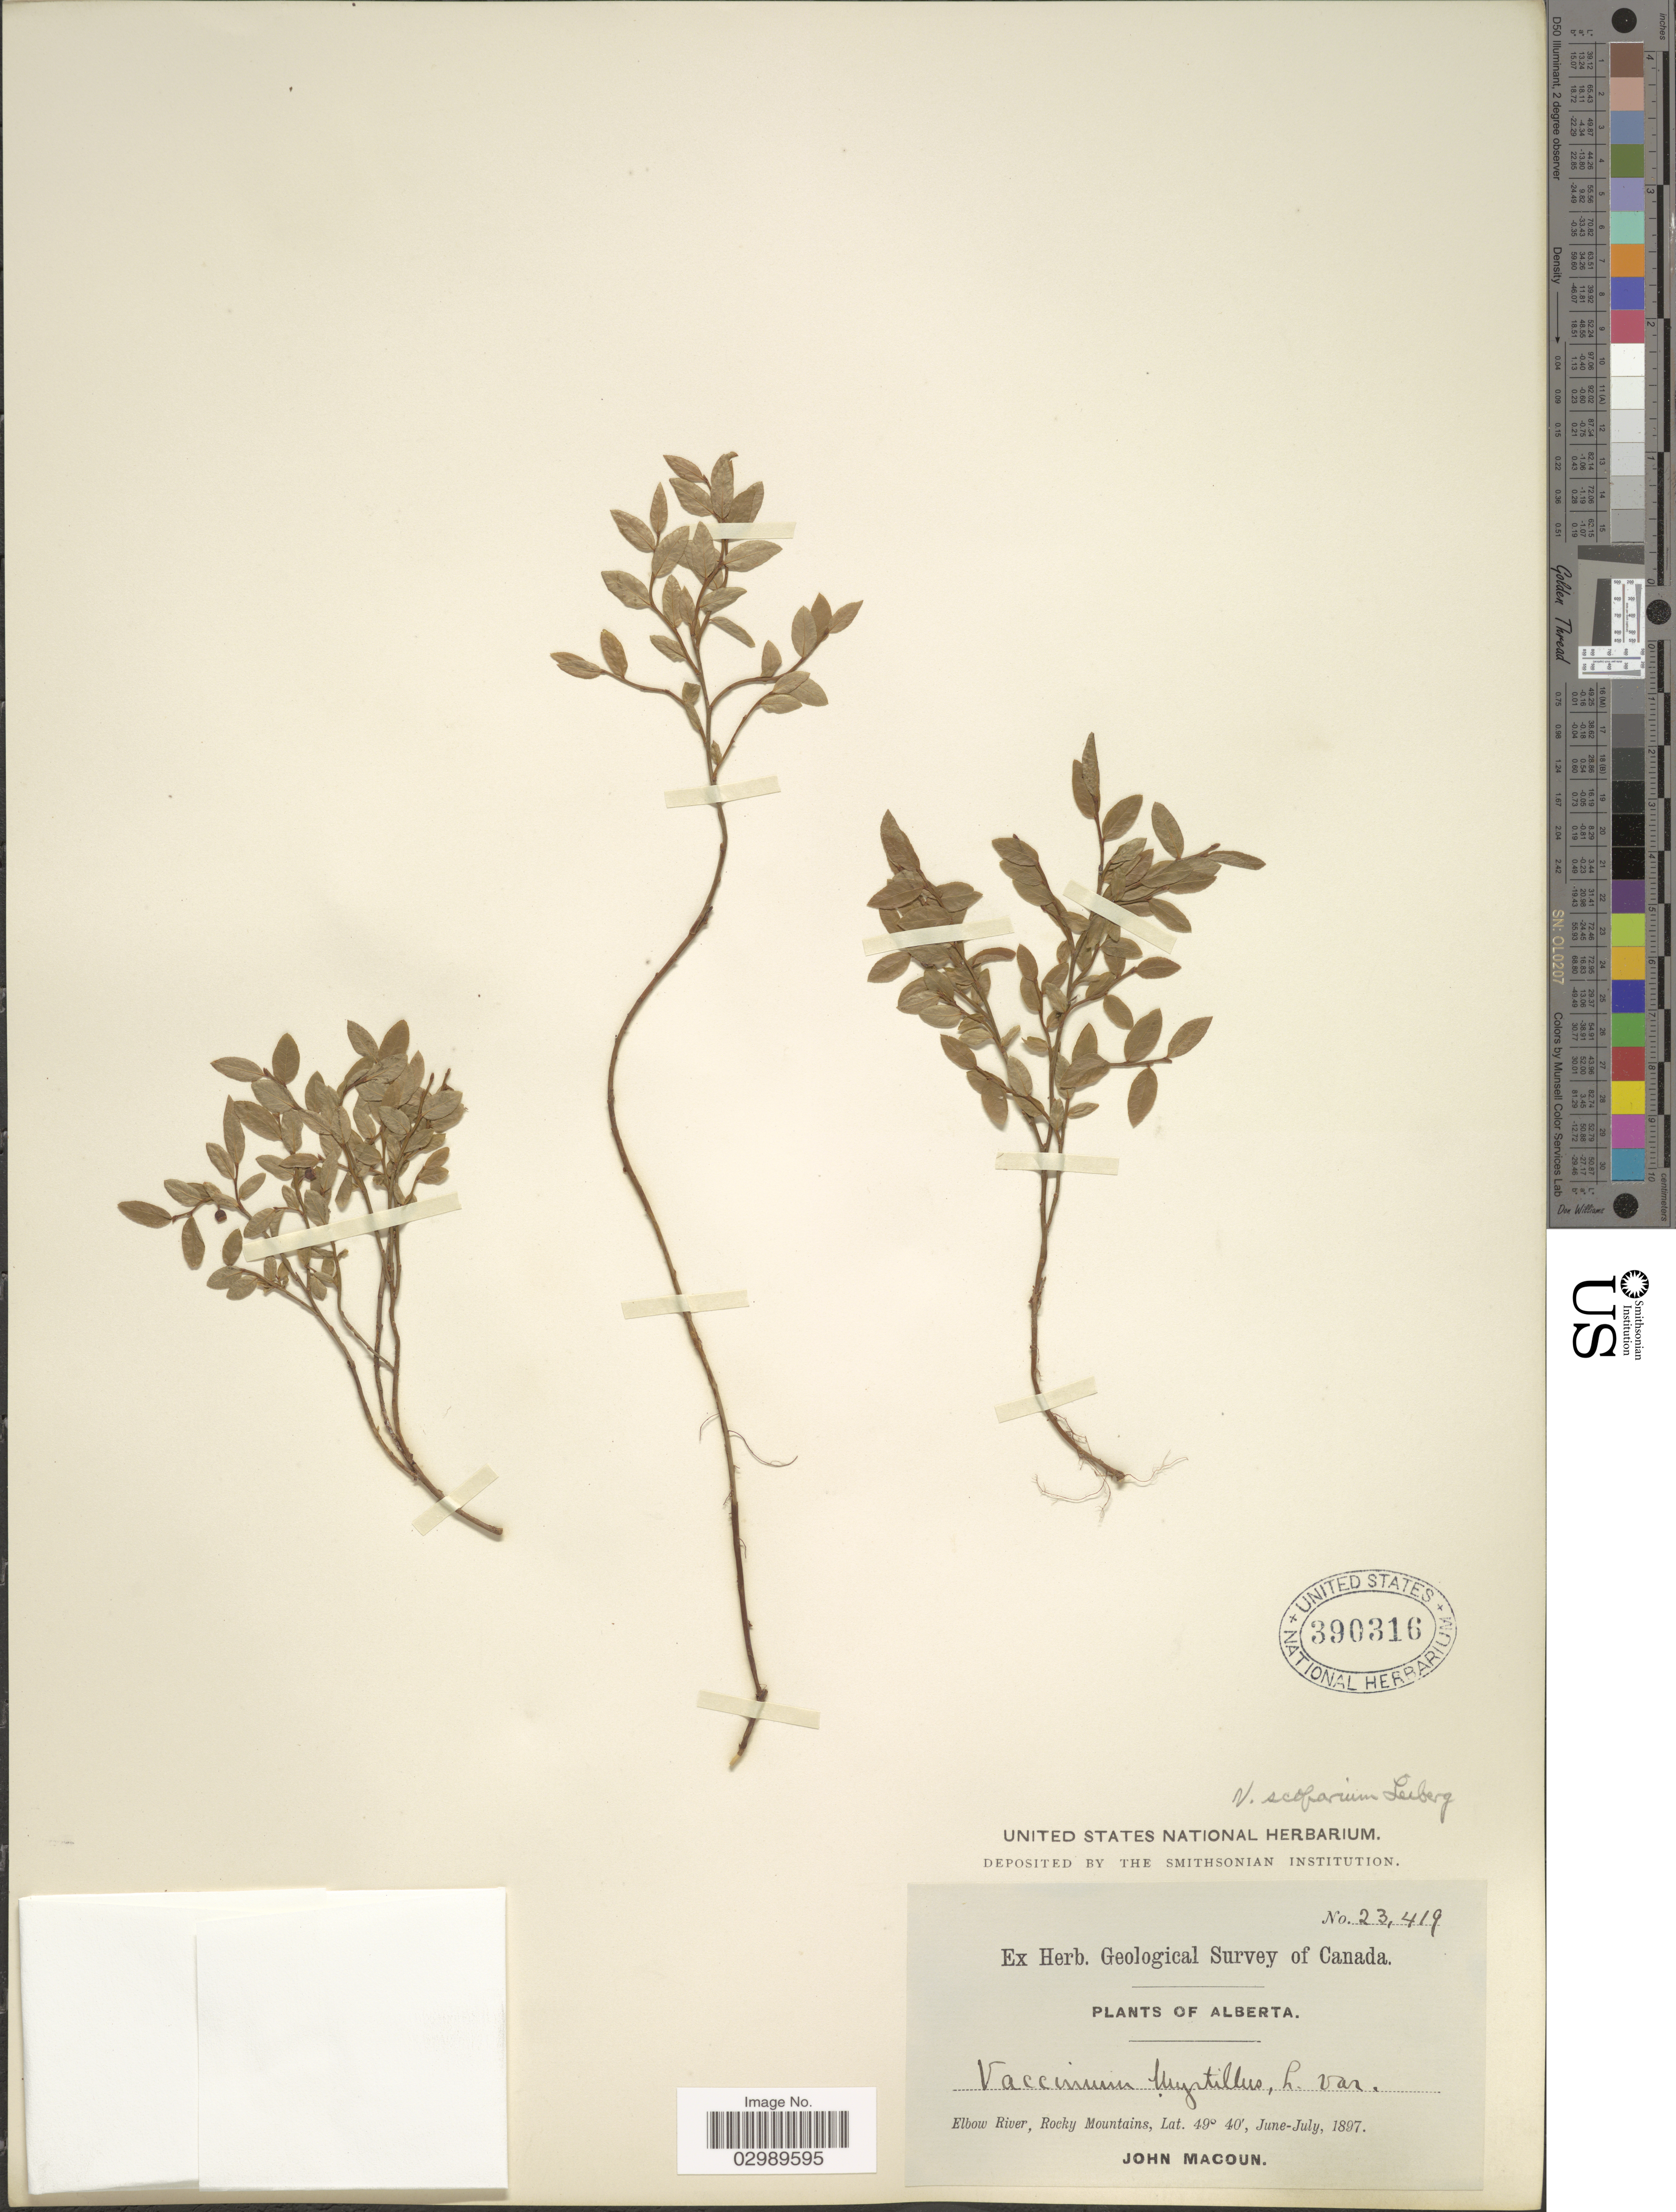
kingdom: Plantae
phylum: Tracheophyta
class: Magnoliopsida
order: Ericales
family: Ericaceae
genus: Vaccinium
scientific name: Vaccinium scoparium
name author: Leiberg ex Coville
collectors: J. Macoun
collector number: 23419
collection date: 1897-06/1897-07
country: Canada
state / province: Alberta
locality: Elbow River, Rocky Mountains.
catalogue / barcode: US 390316